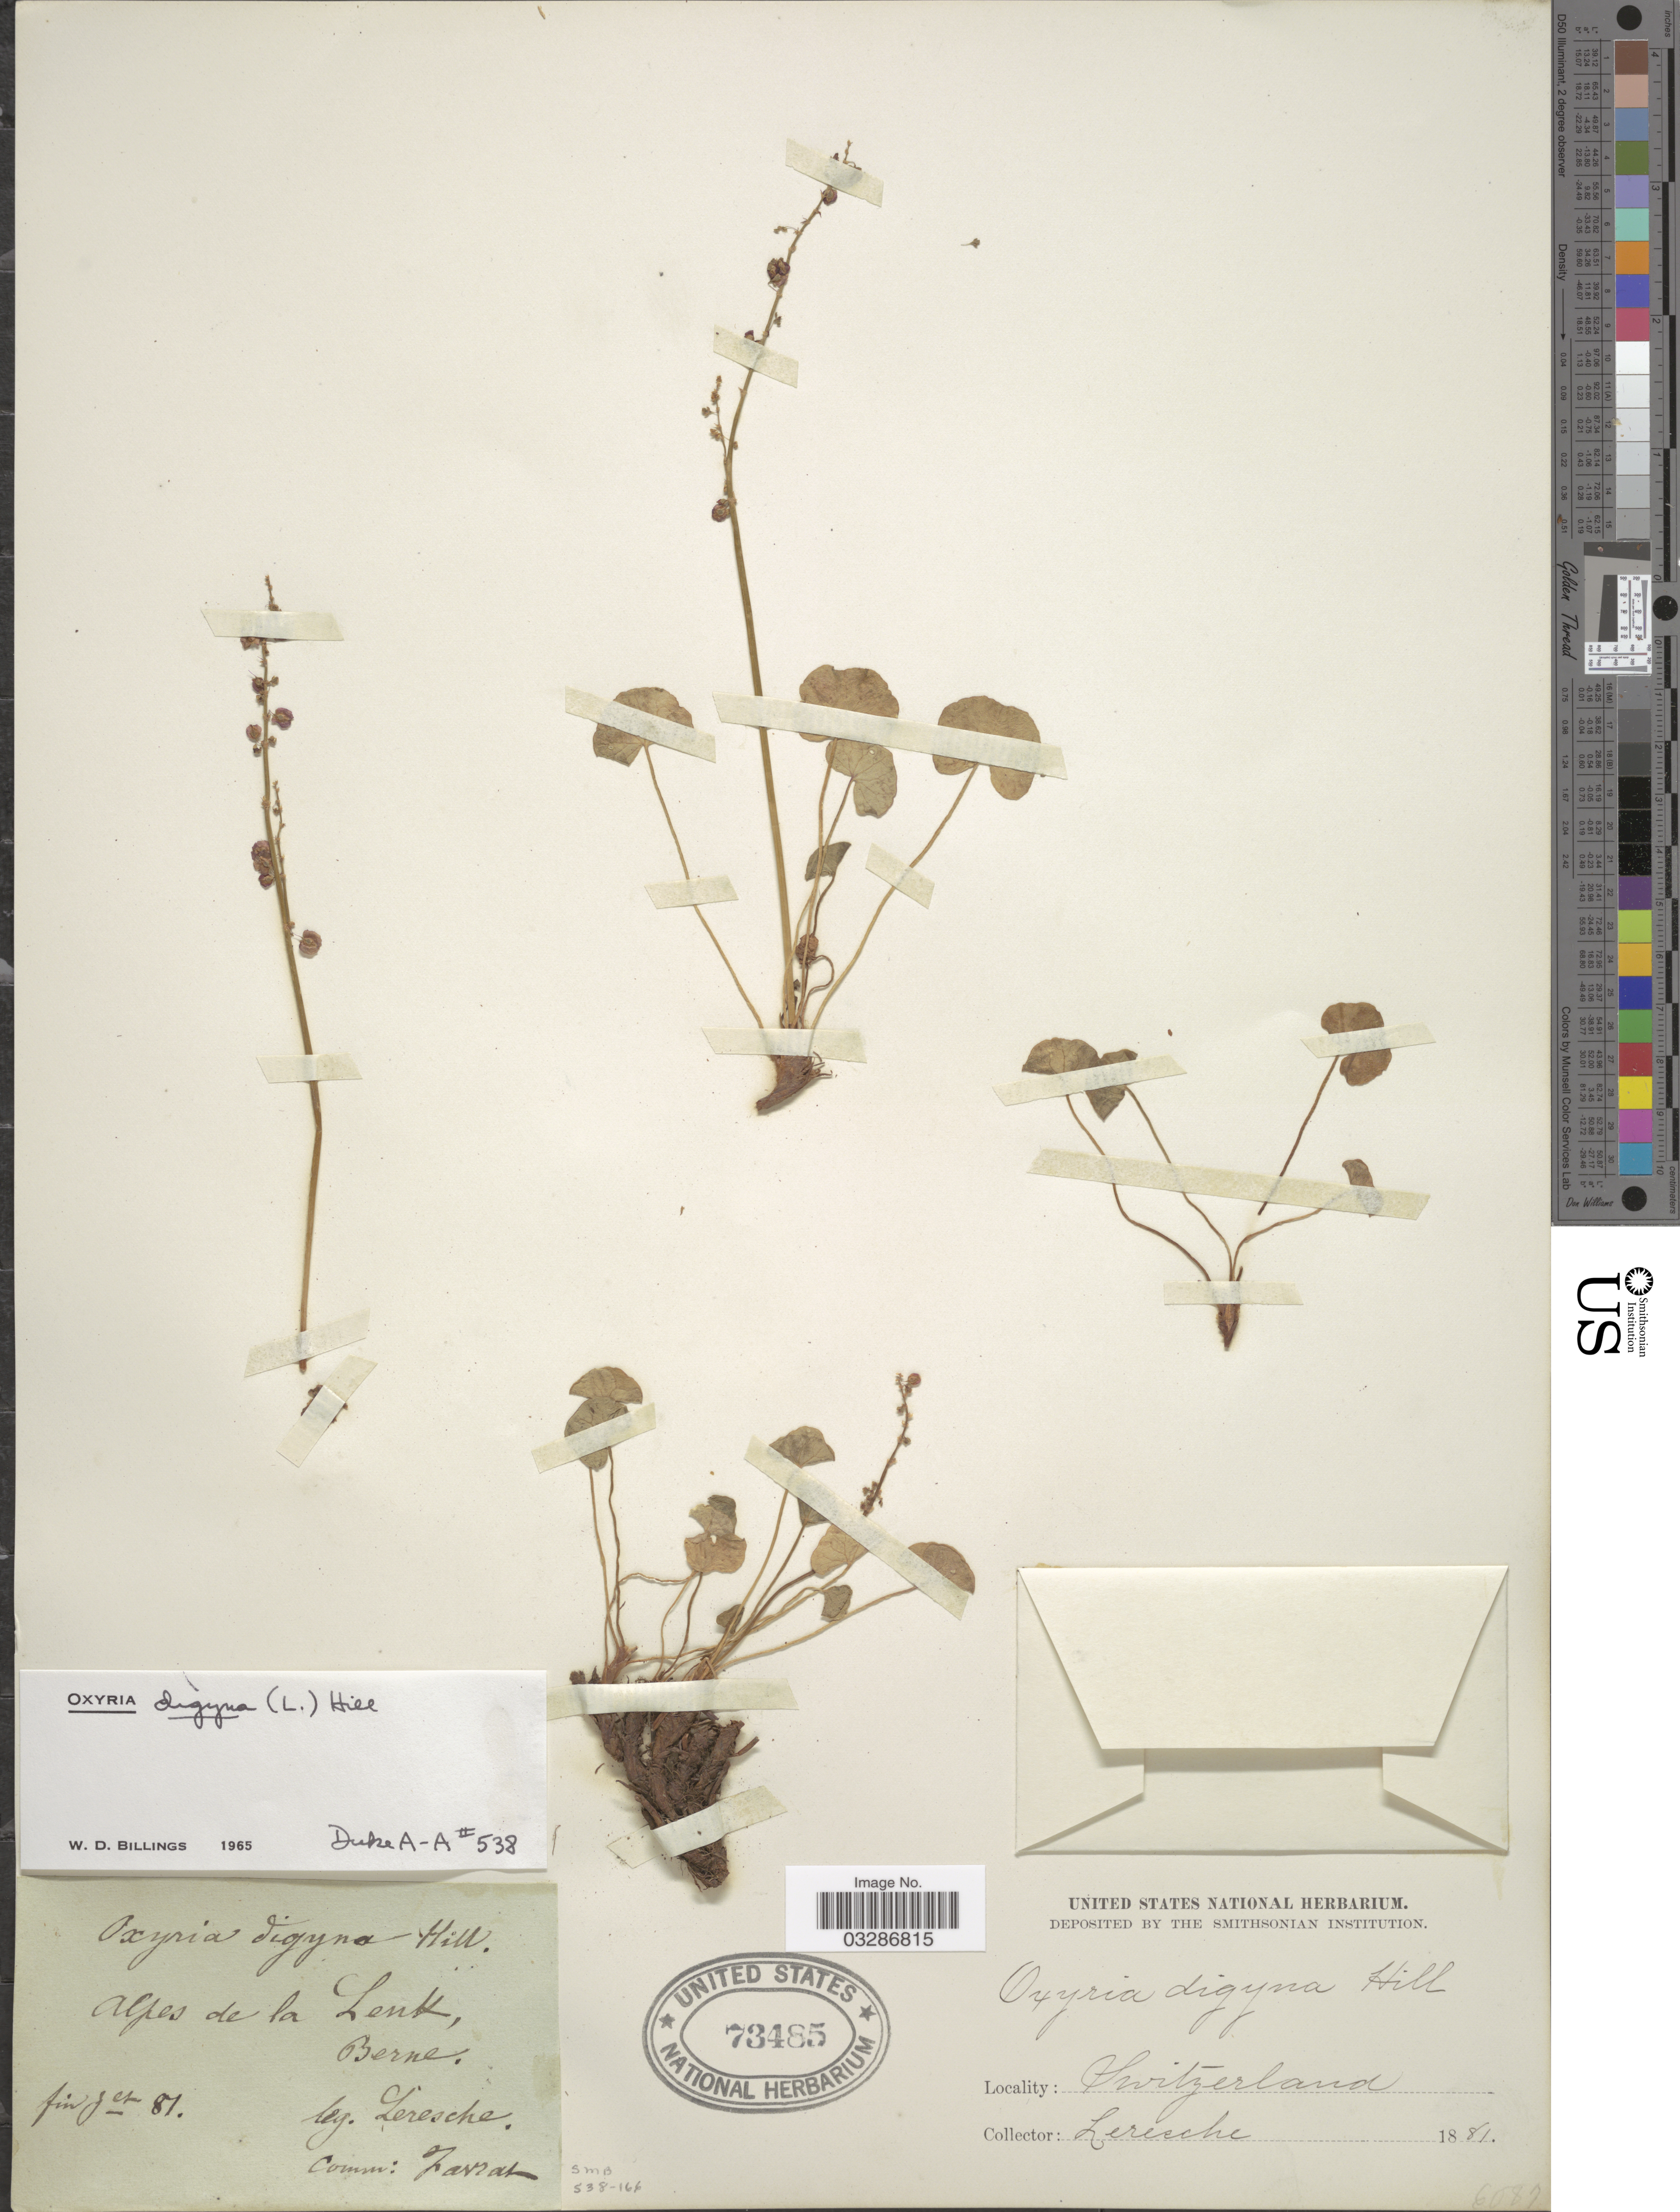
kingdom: Plantae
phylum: Tracheophyta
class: Magnoliopsida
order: Caryophyllales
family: Polygonaceae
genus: Oxyria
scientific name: Oxyria digyna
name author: (L.) Hill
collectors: Leresche, --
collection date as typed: fin !es 1881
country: Switzerland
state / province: Bern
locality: Alpes de la Lenk, Berne.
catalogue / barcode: US 73485